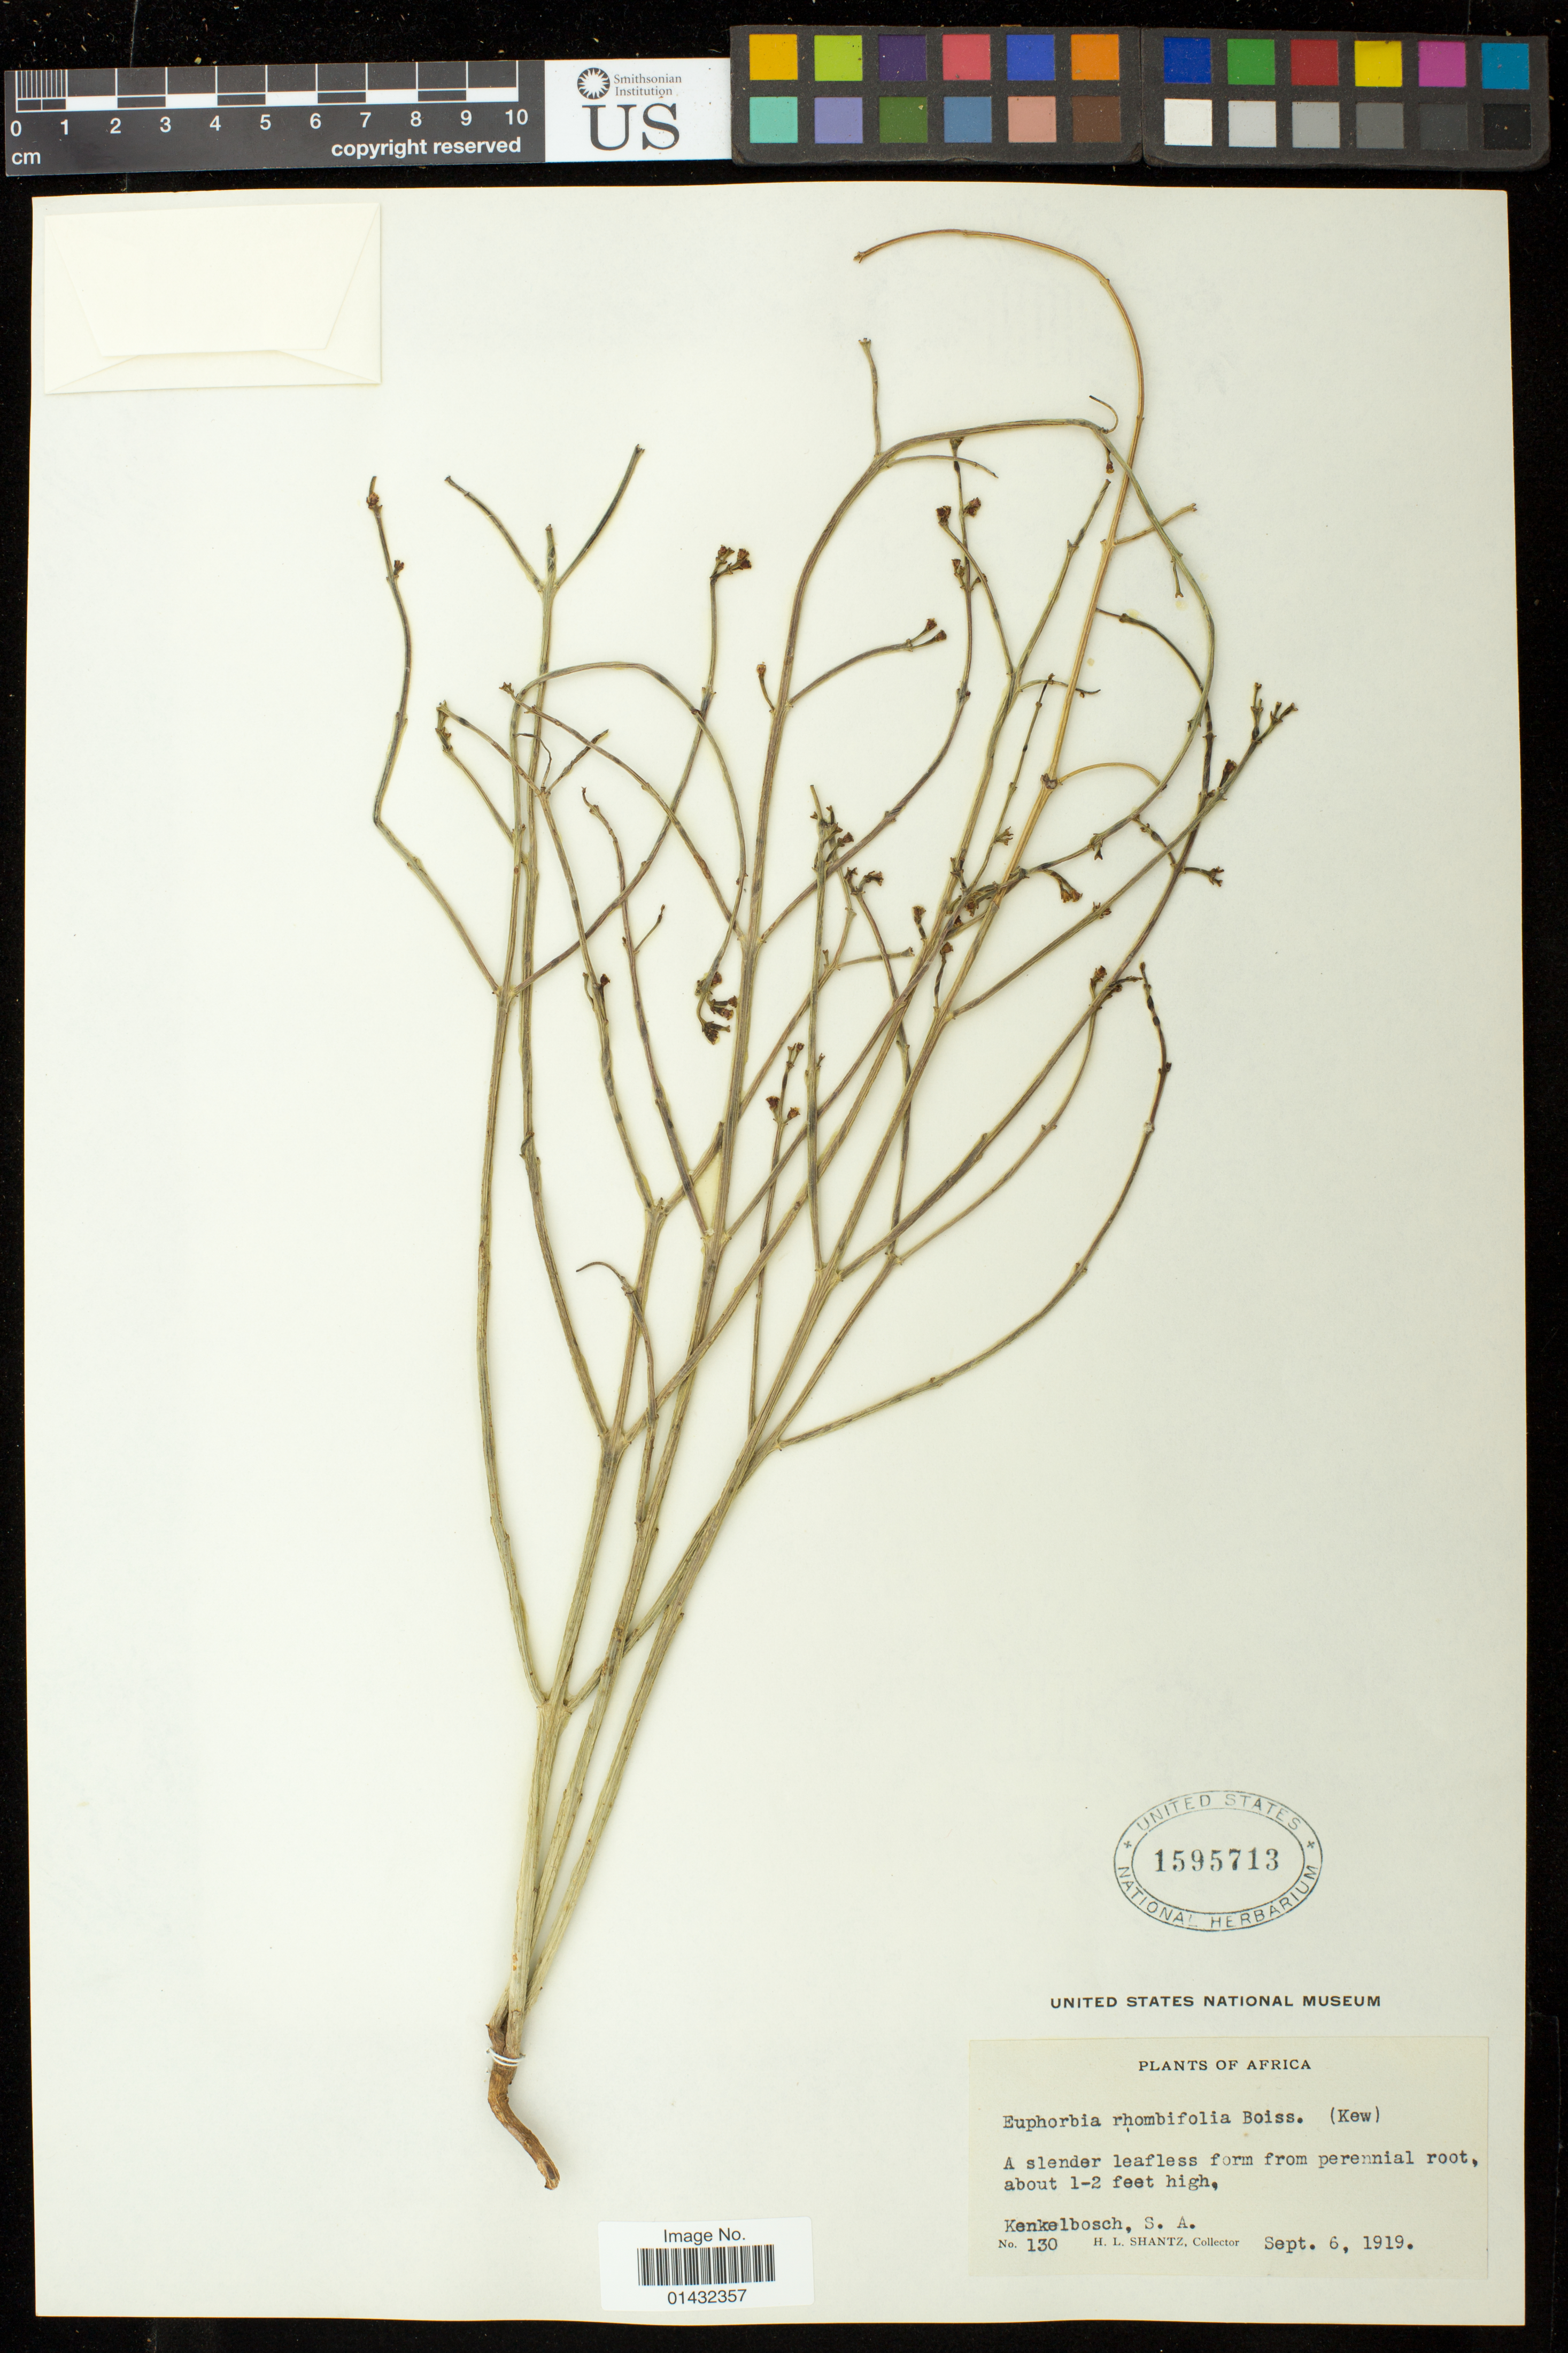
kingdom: Plantae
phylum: Tracheophyta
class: Magnoliopsida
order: Malpighiales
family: Euphorbiaceae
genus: Euphorbia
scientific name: Euphorbia rhombifolia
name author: Boiss.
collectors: H. Shantz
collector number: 130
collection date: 1919-09-06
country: South Africa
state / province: Eastern Cape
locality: Kenkelbosch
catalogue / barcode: US 1595713